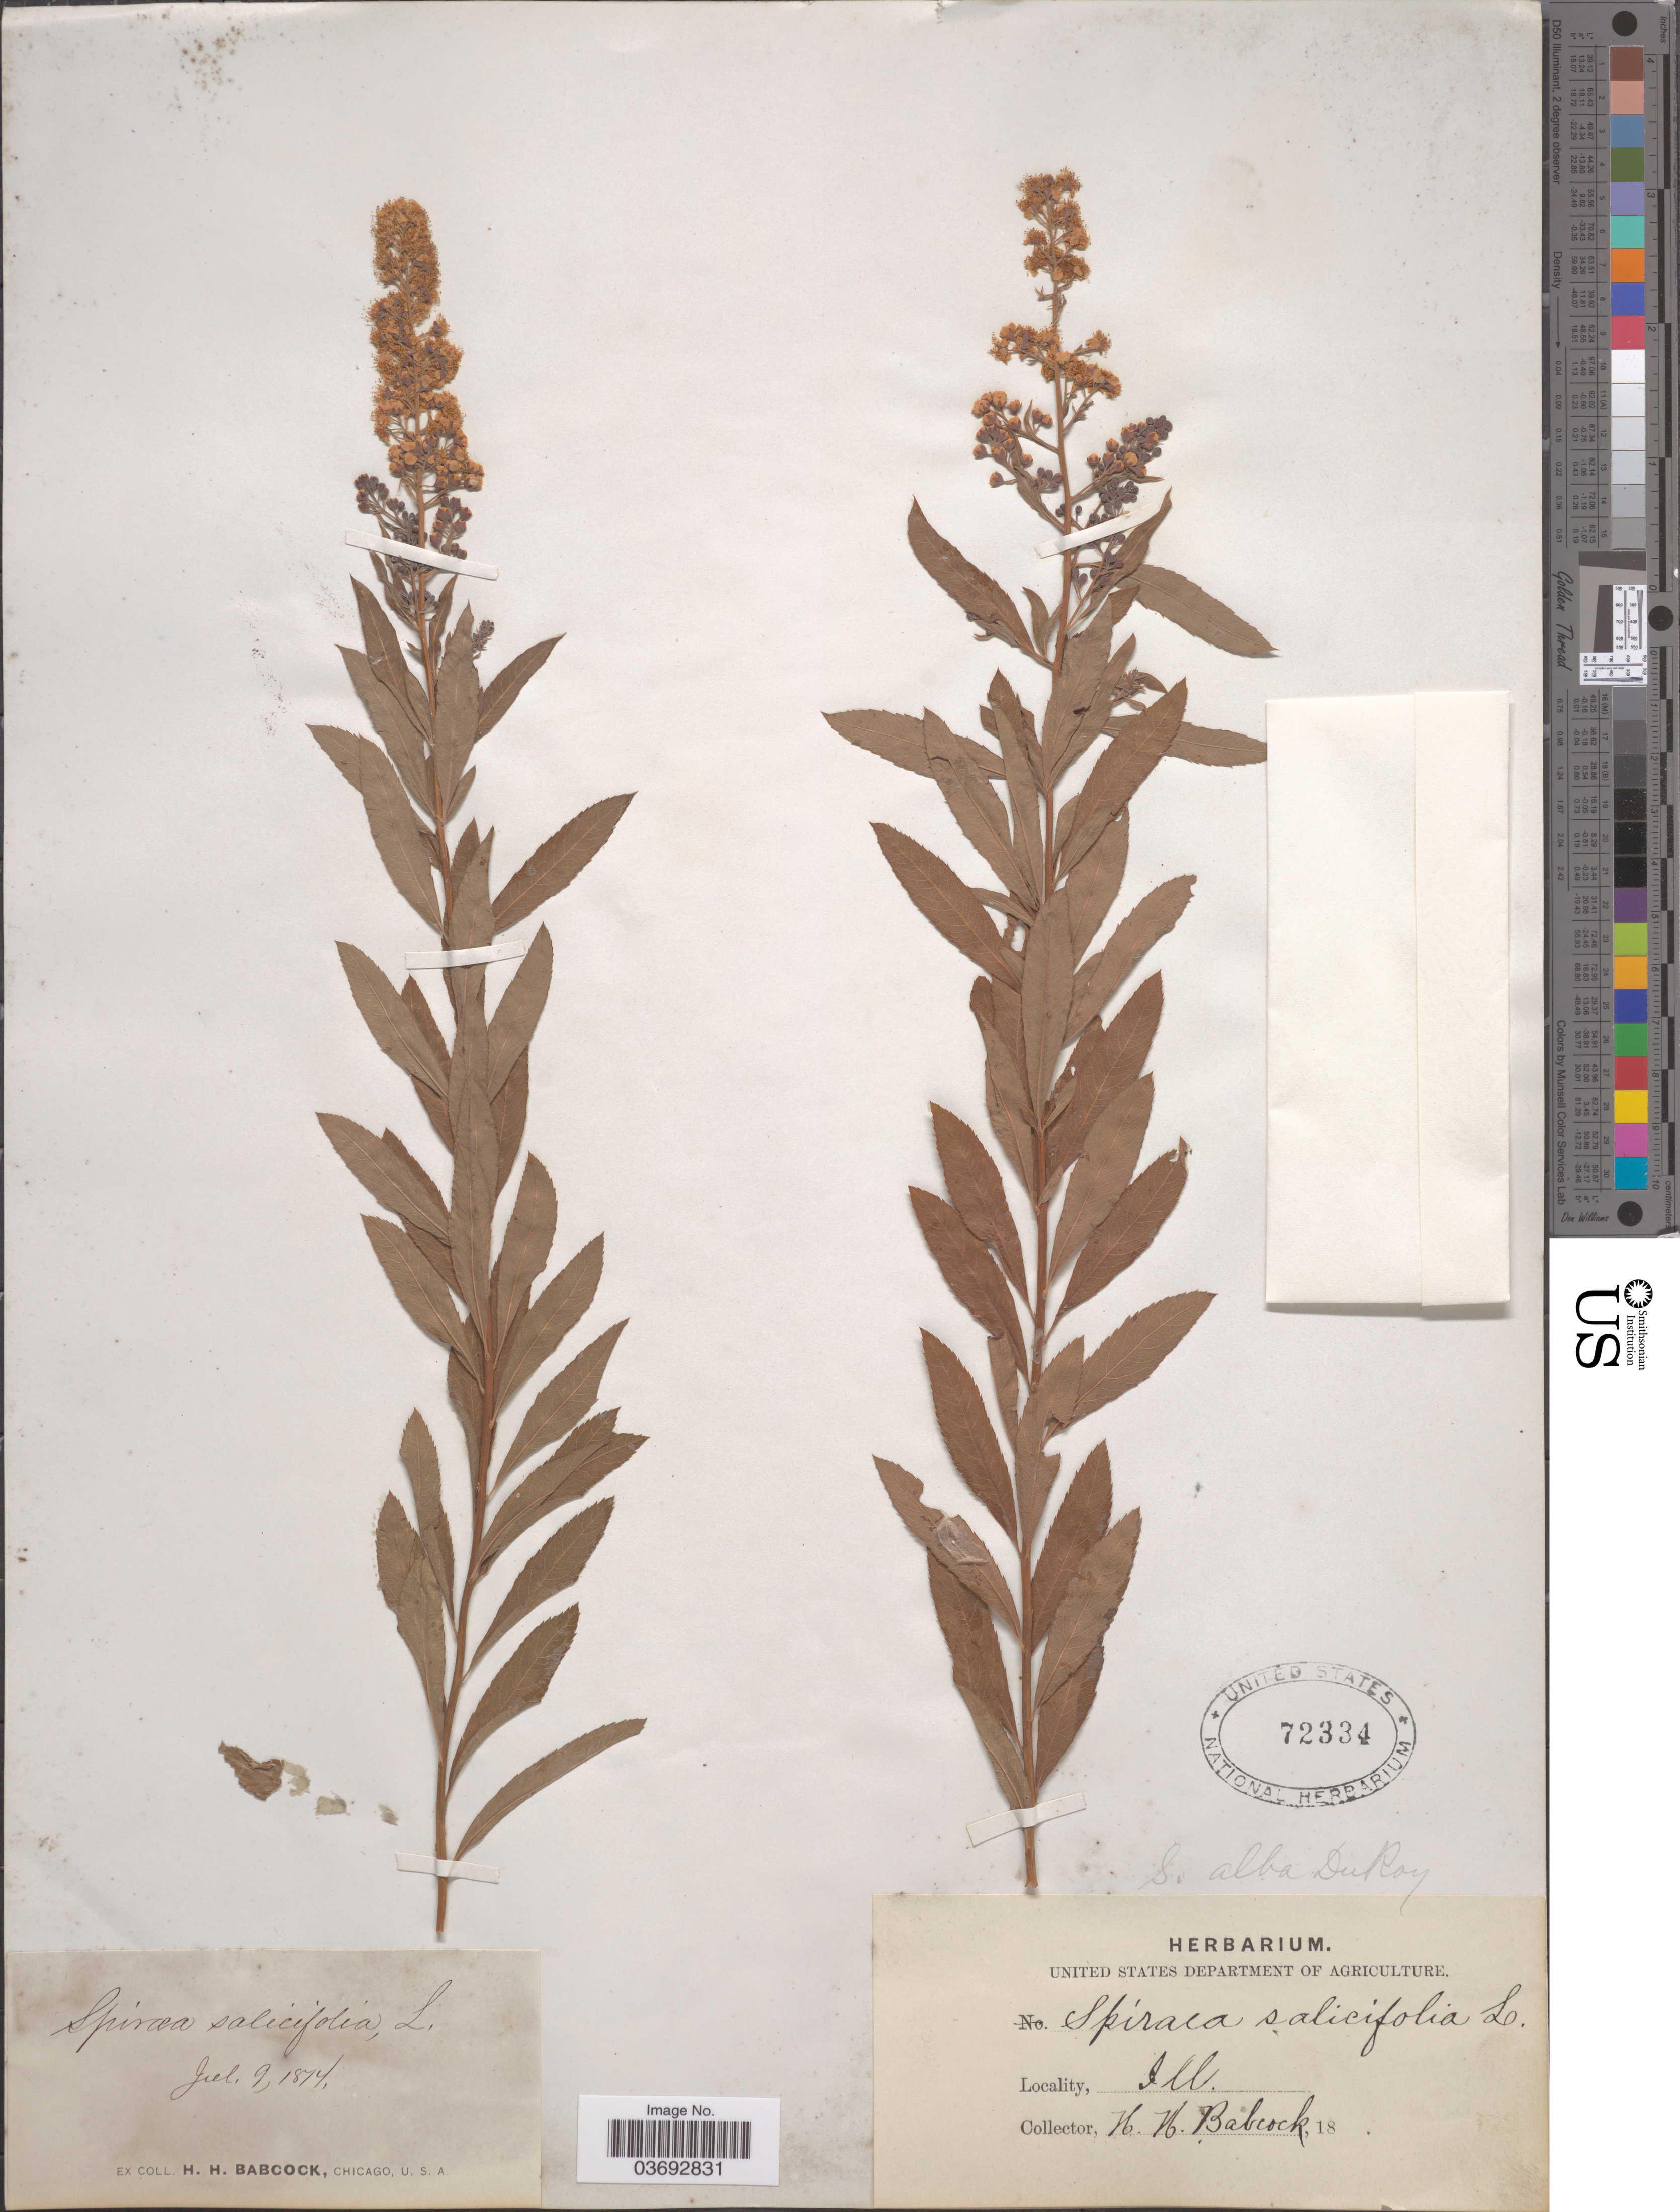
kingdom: Plantae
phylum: Tracheophyta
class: Magnoliopsida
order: Rosales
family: Rosaceae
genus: Spiraea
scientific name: Spiraea salicifolia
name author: L.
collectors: H. Babcock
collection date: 1874-07-09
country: United States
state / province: Illinois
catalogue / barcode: US 72334